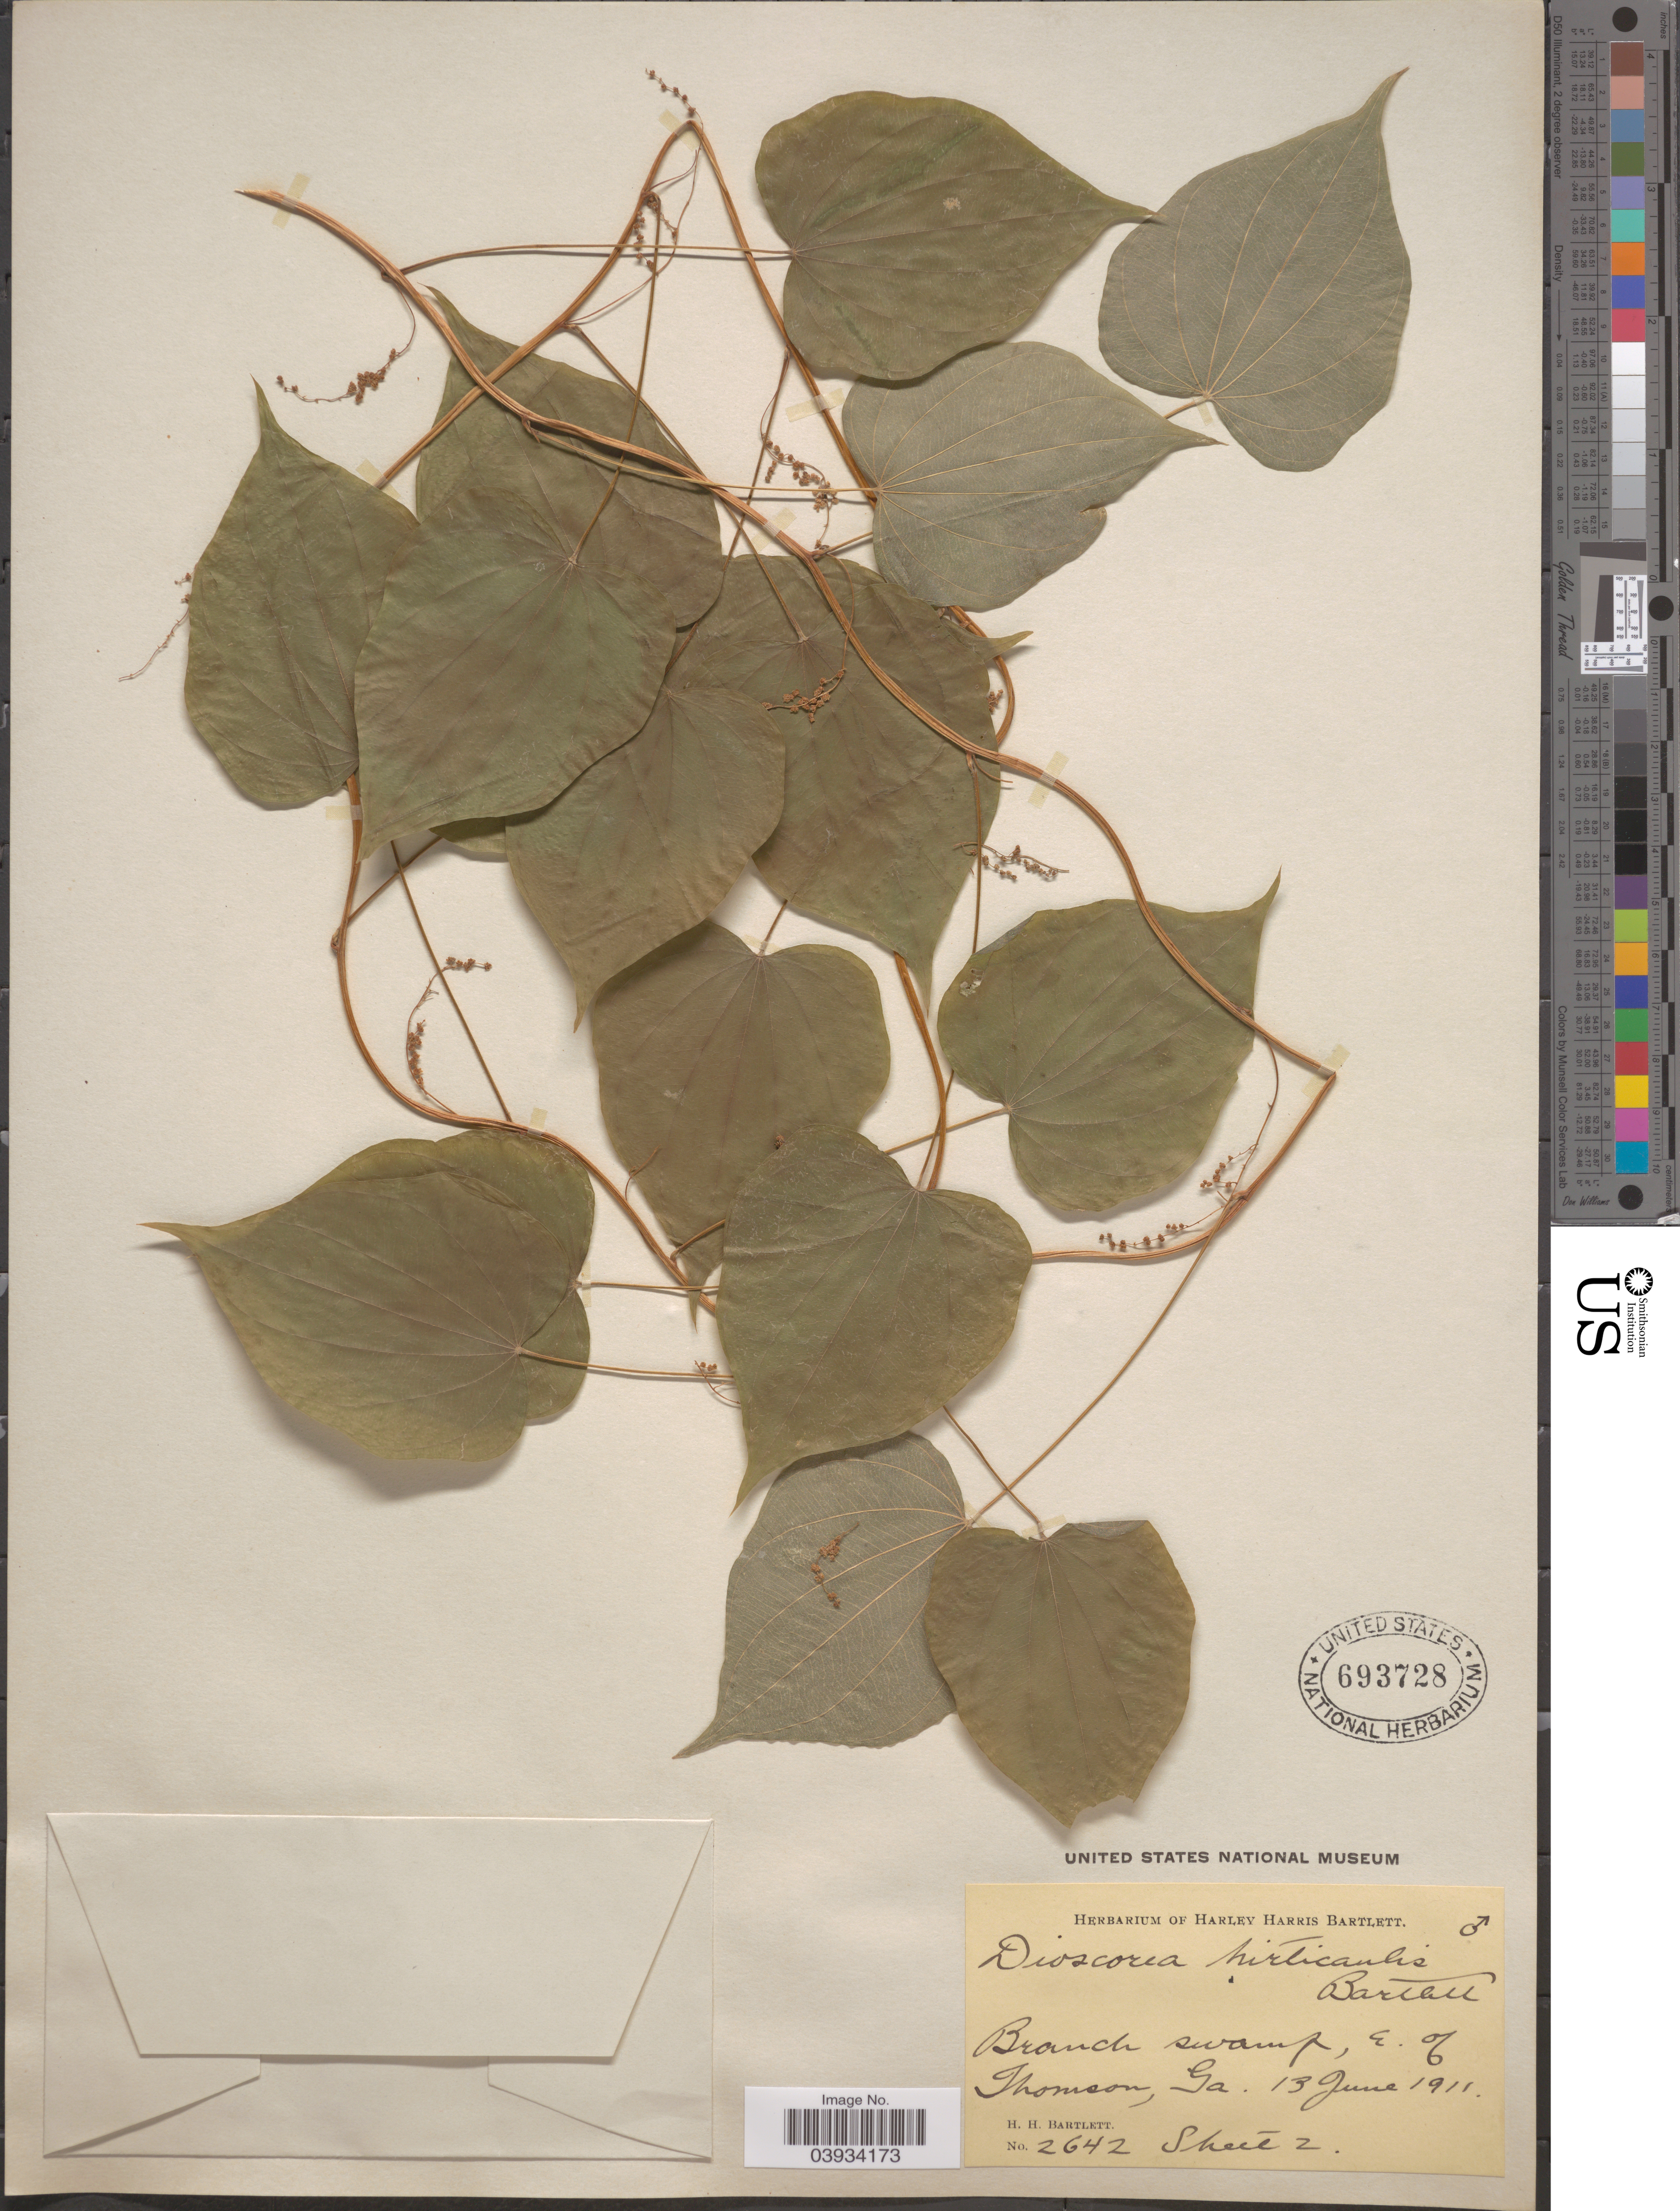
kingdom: Plantae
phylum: Tracheophyta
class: Liliopsida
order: Dioscoreales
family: Dioscoreaceae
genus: Dioscorea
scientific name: Dioscorea villosa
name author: L.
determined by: Strong, M. T., (US), Smithsonian Institution - National Museum of Natural History (UNITED STATES)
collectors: H. H. Bartlett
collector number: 2642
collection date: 1911-06-13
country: United States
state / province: Georgia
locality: Branch swamp, E. of Thomson.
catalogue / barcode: US 693728